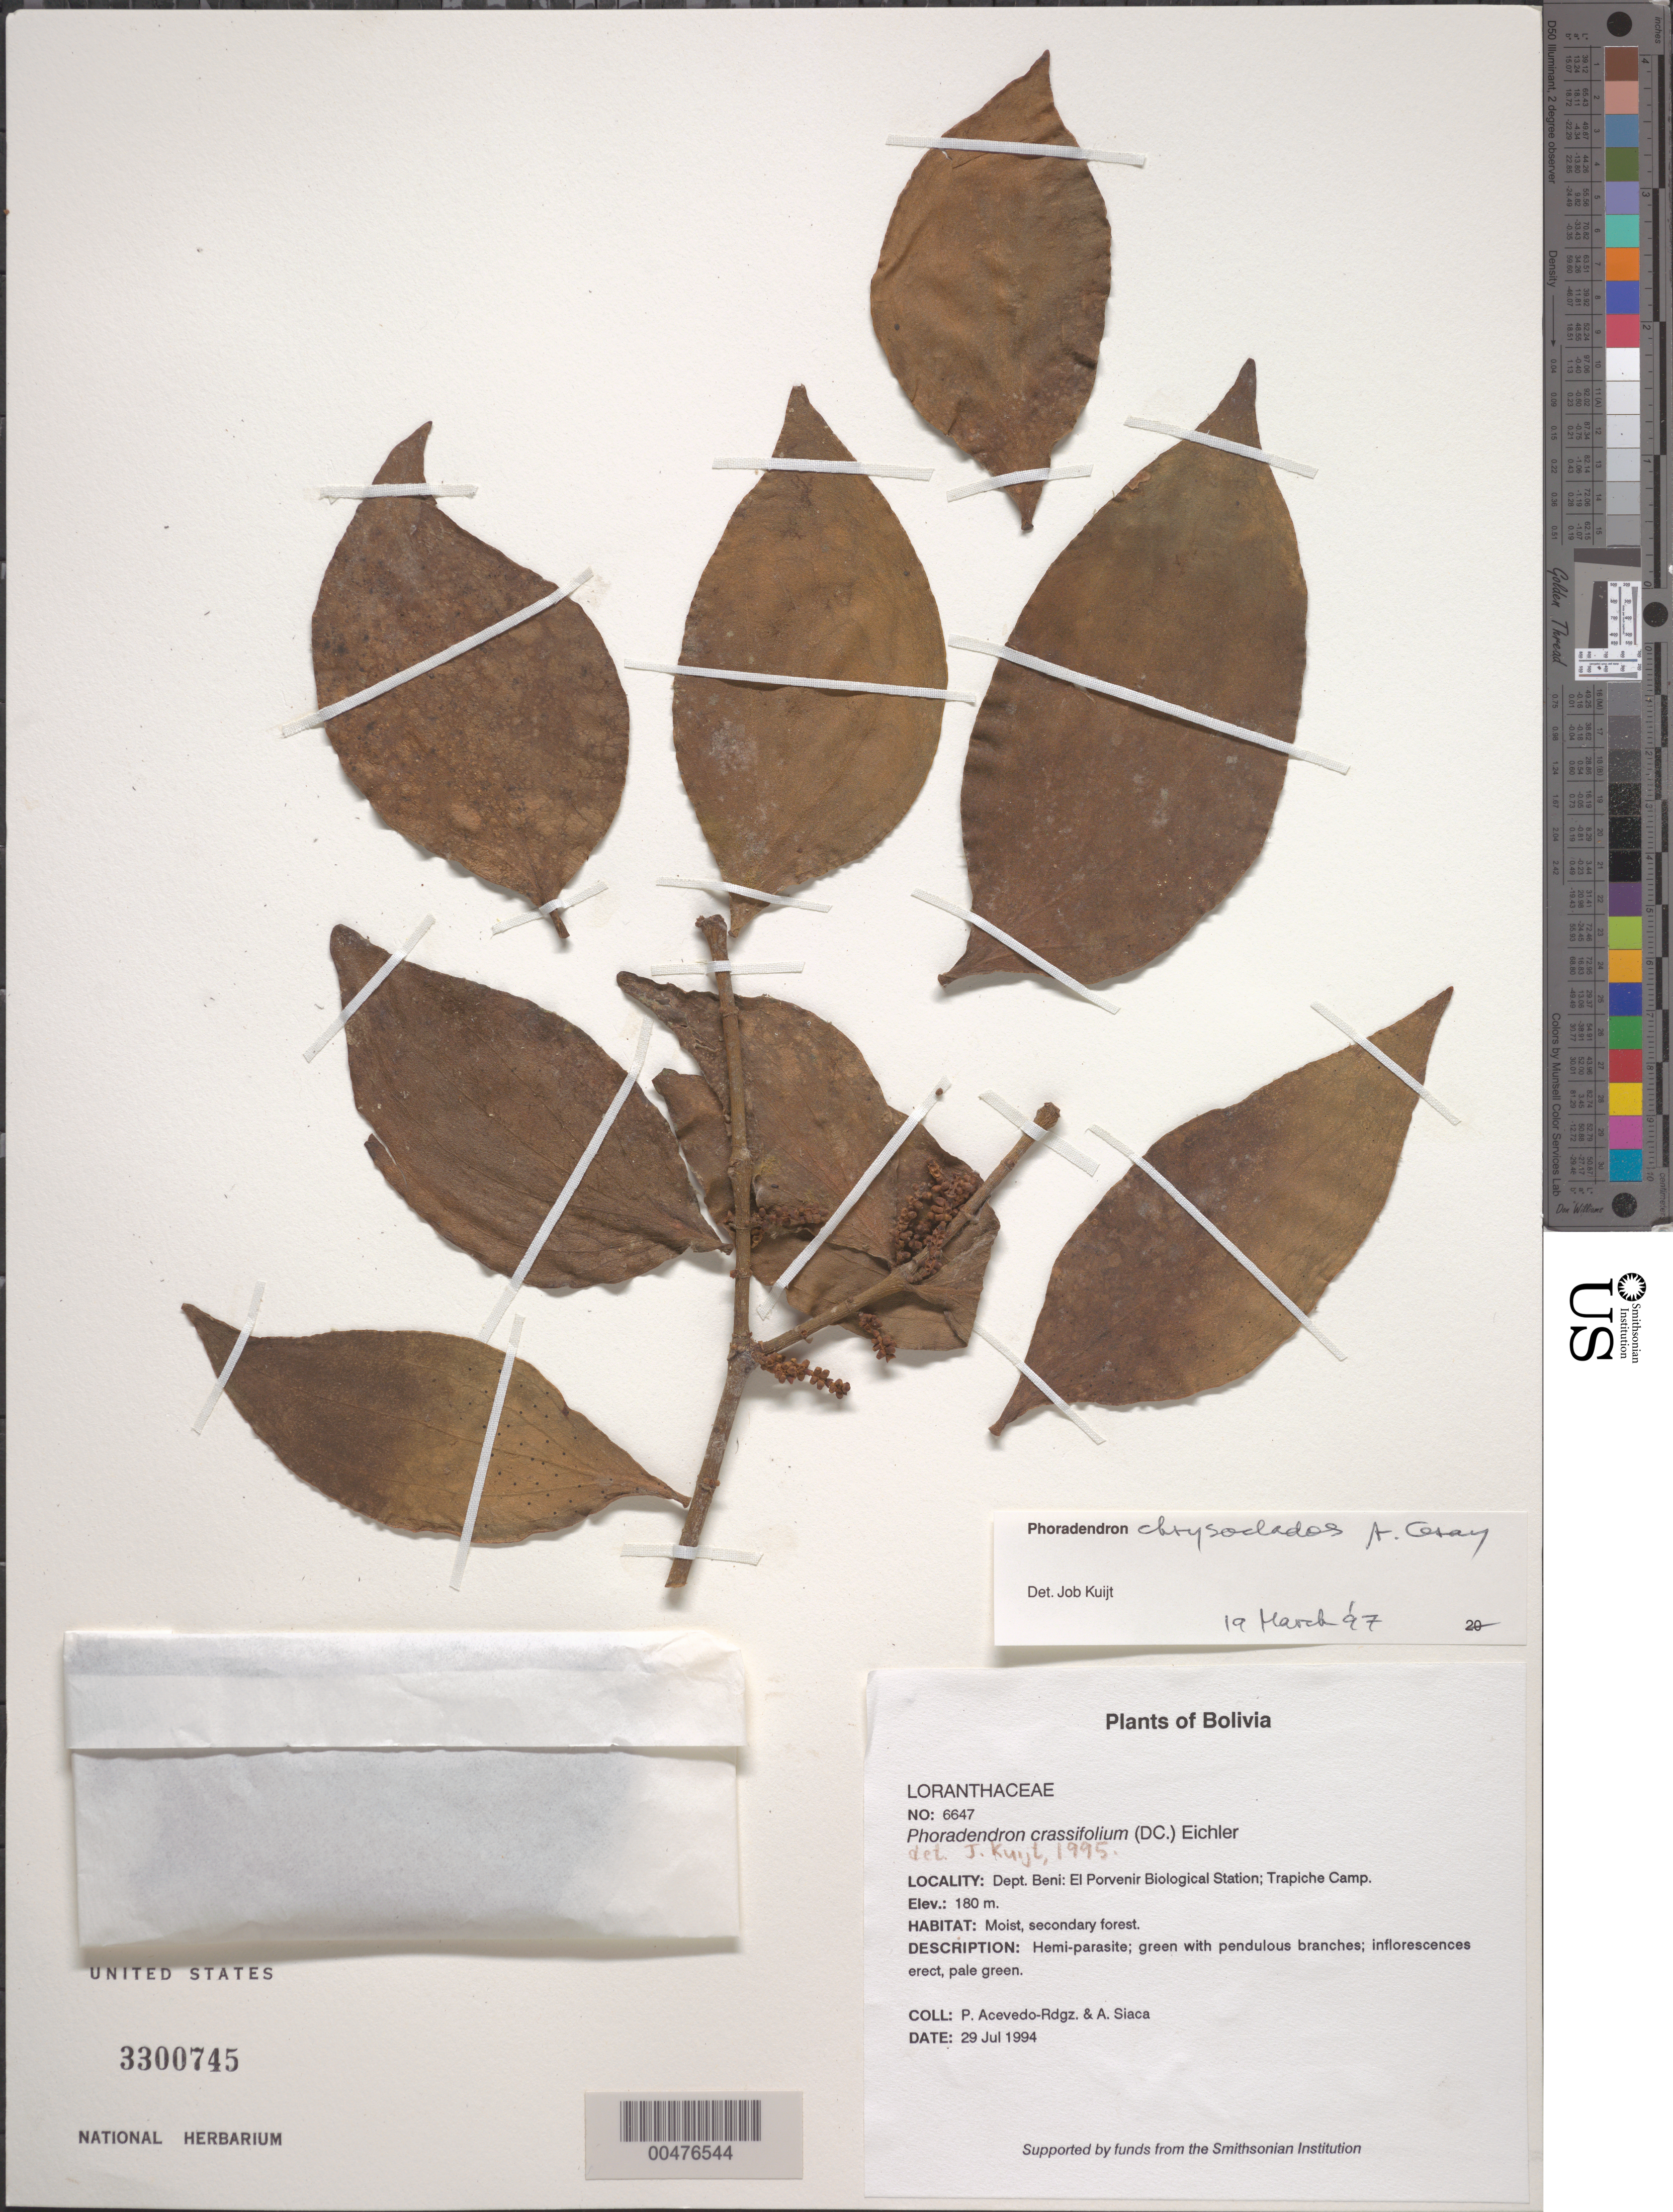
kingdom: Plantae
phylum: Tracheophyta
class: Magnoliopsida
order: Santalales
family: Viscaceae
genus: Phoradendron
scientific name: Phoradendron chrysocladon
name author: A. Gray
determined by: Kuijt, Job, (CANADA)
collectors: P. Acevedo-Rodr. & A. Siaca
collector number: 6647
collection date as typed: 29 Jul 1994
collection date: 1994-07-29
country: Bolivia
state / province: Beni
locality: Depart. Beni, El Porvenir Biological Station. Trapiche Camp.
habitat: Moist, secondary forest.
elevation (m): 180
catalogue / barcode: US 3300745